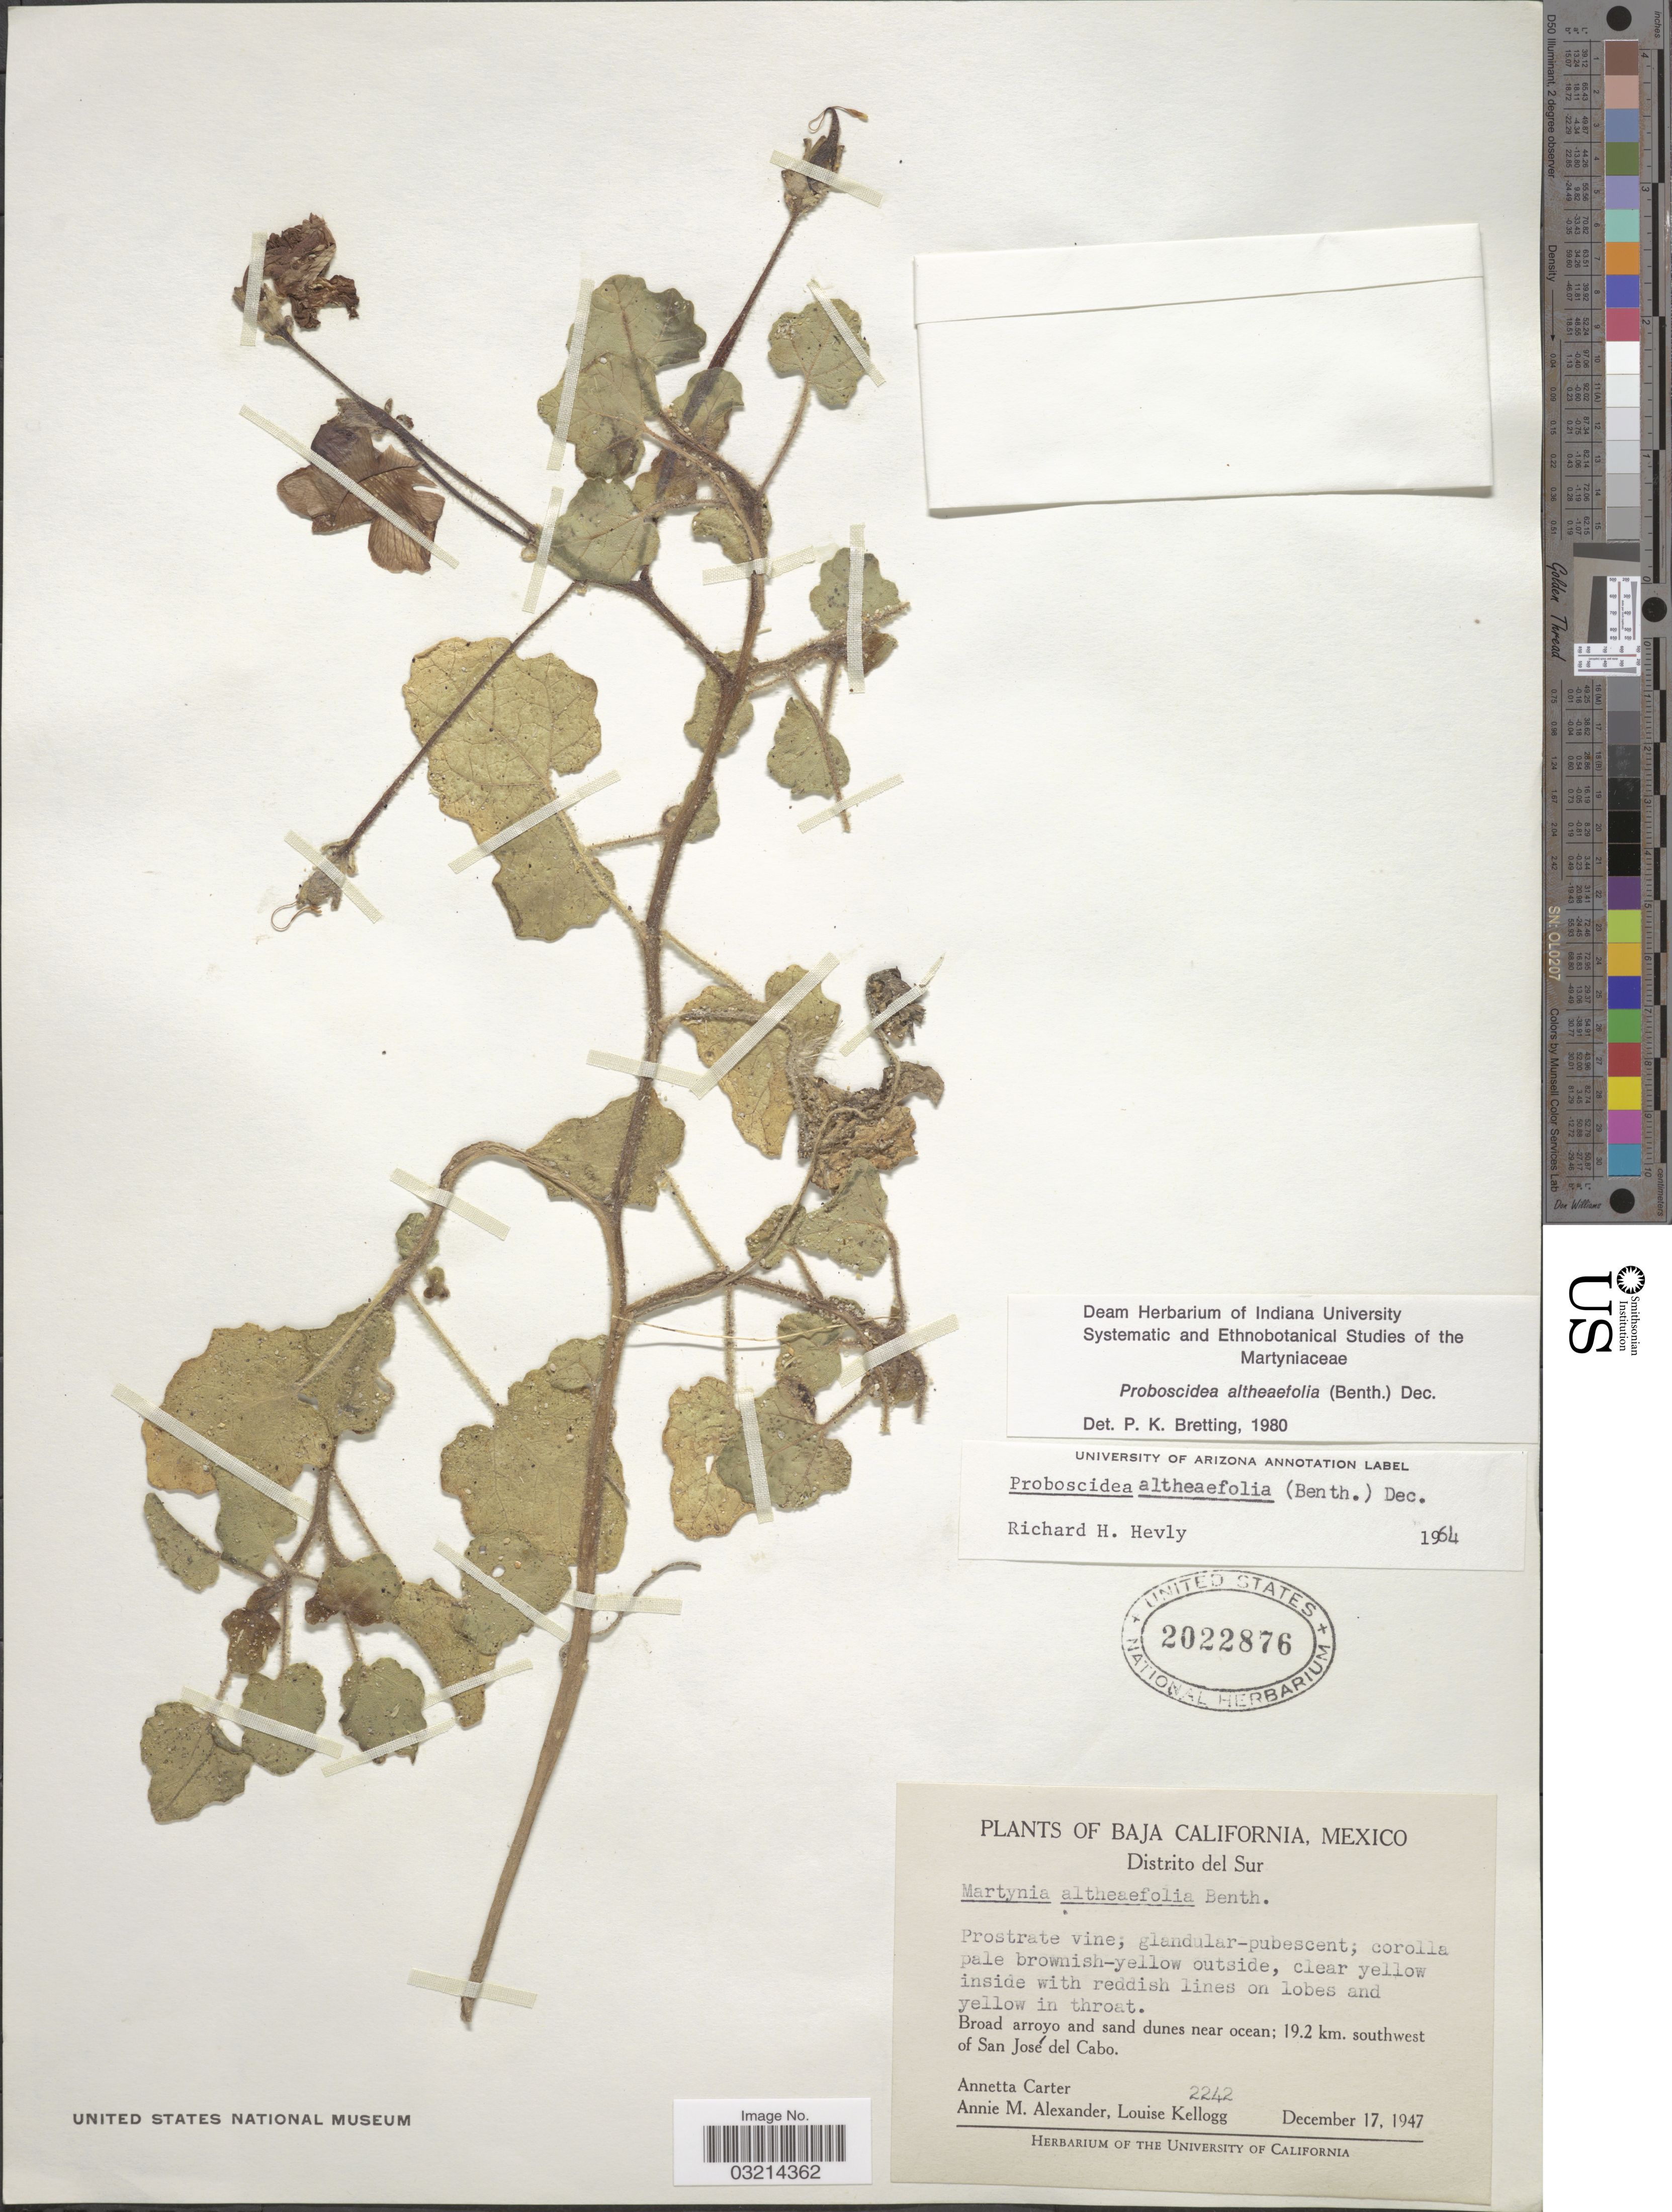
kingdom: Plantae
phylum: Tracheophyta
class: Magnoliopsida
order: Lamiales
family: Martyniaceae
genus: Proboscidea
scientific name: Proboscidea althaeifolia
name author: (Benth.) Decne.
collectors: A. Carter, A. M. Alexander & L. Kellogg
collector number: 2242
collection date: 1947-12-17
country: Mexico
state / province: Baja California Sur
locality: Distrito del Sur, Broad arroyo and sand dunes near ocean; 19.2 km. southwest of San José del Cabo.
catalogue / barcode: US 2022876